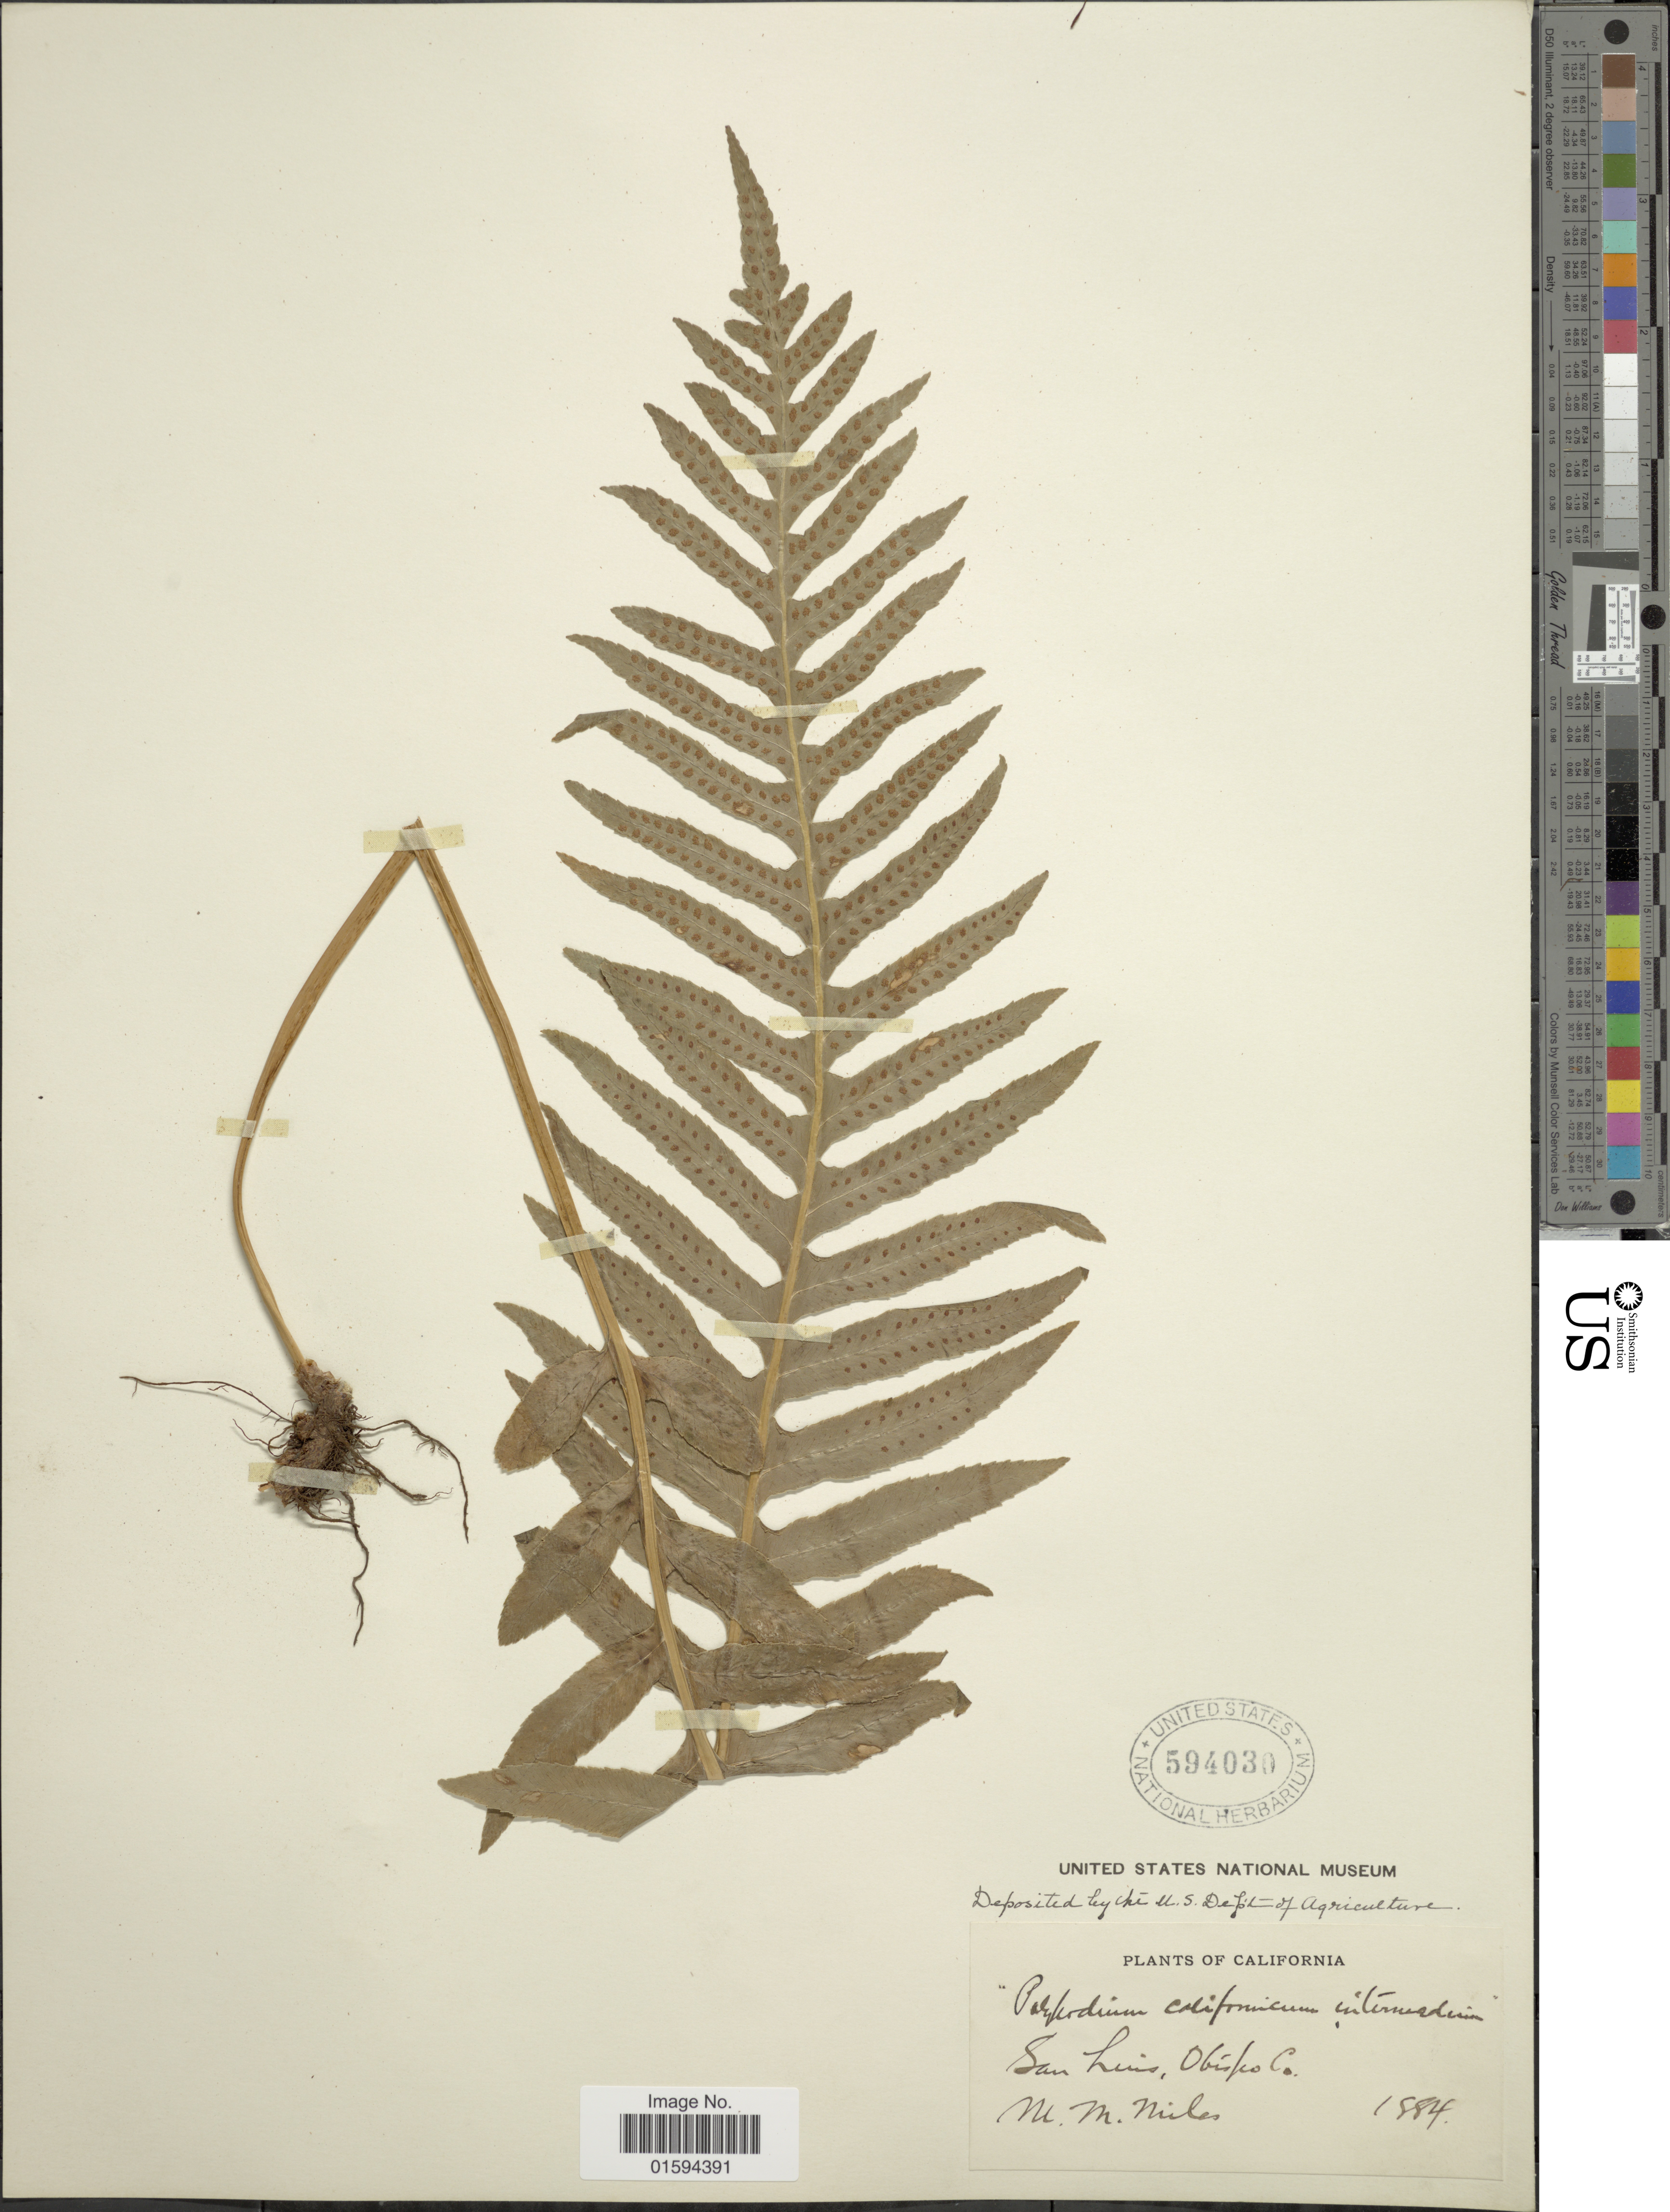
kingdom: Plantae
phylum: Tracheophyta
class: Polypodiopsida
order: Polypodiales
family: Polypodiaceae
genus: Polypodium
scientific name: Polypodium californicum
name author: Kaulf.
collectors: M. Miles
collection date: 1884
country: United States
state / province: California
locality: San Luis, Obispo Co.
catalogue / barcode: US 594030